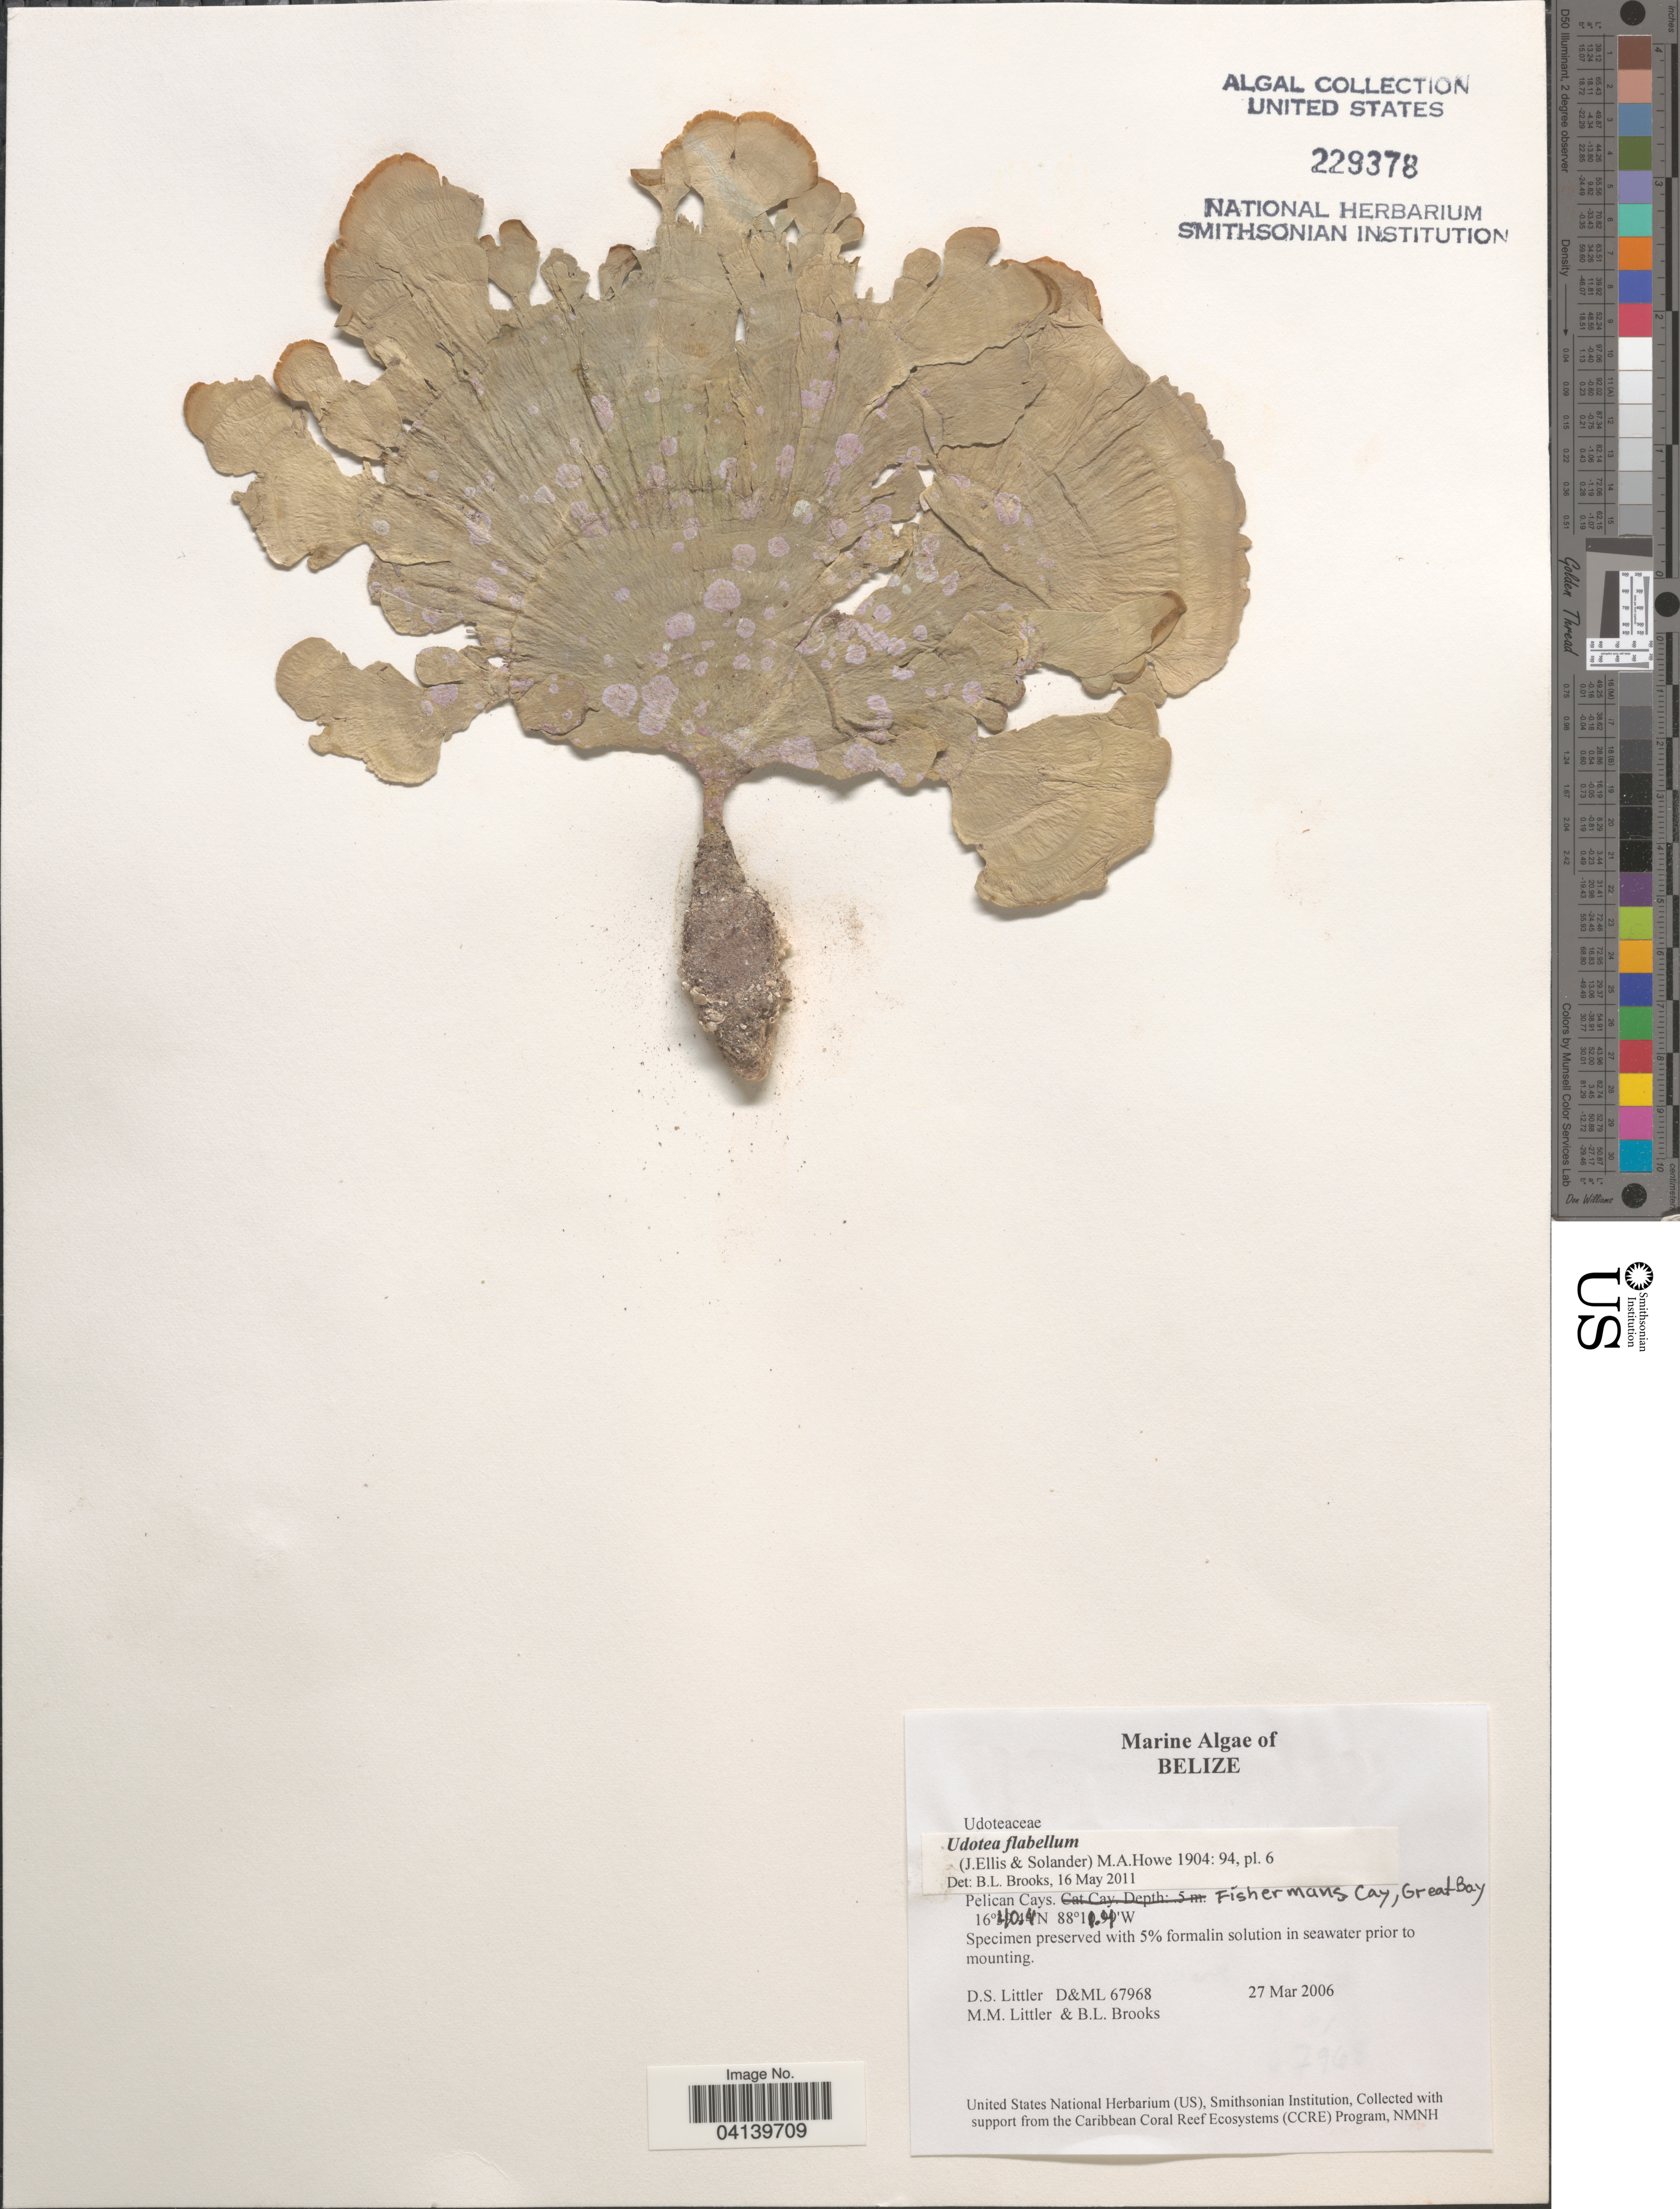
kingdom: Plantae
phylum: Chlorophyta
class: Ulvophyceae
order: Bryopsidales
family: Udoteaceae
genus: Udotea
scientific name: Udotea flabellum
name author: (J. Ellis & Sol.) M. Howe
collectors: D. S. Littler & B. Brooks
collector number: D&ML 67968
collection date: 2006-03-27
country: Belize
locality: Pelican Cays. Fishermans Cay, Great Bay.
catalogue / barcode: US 229378